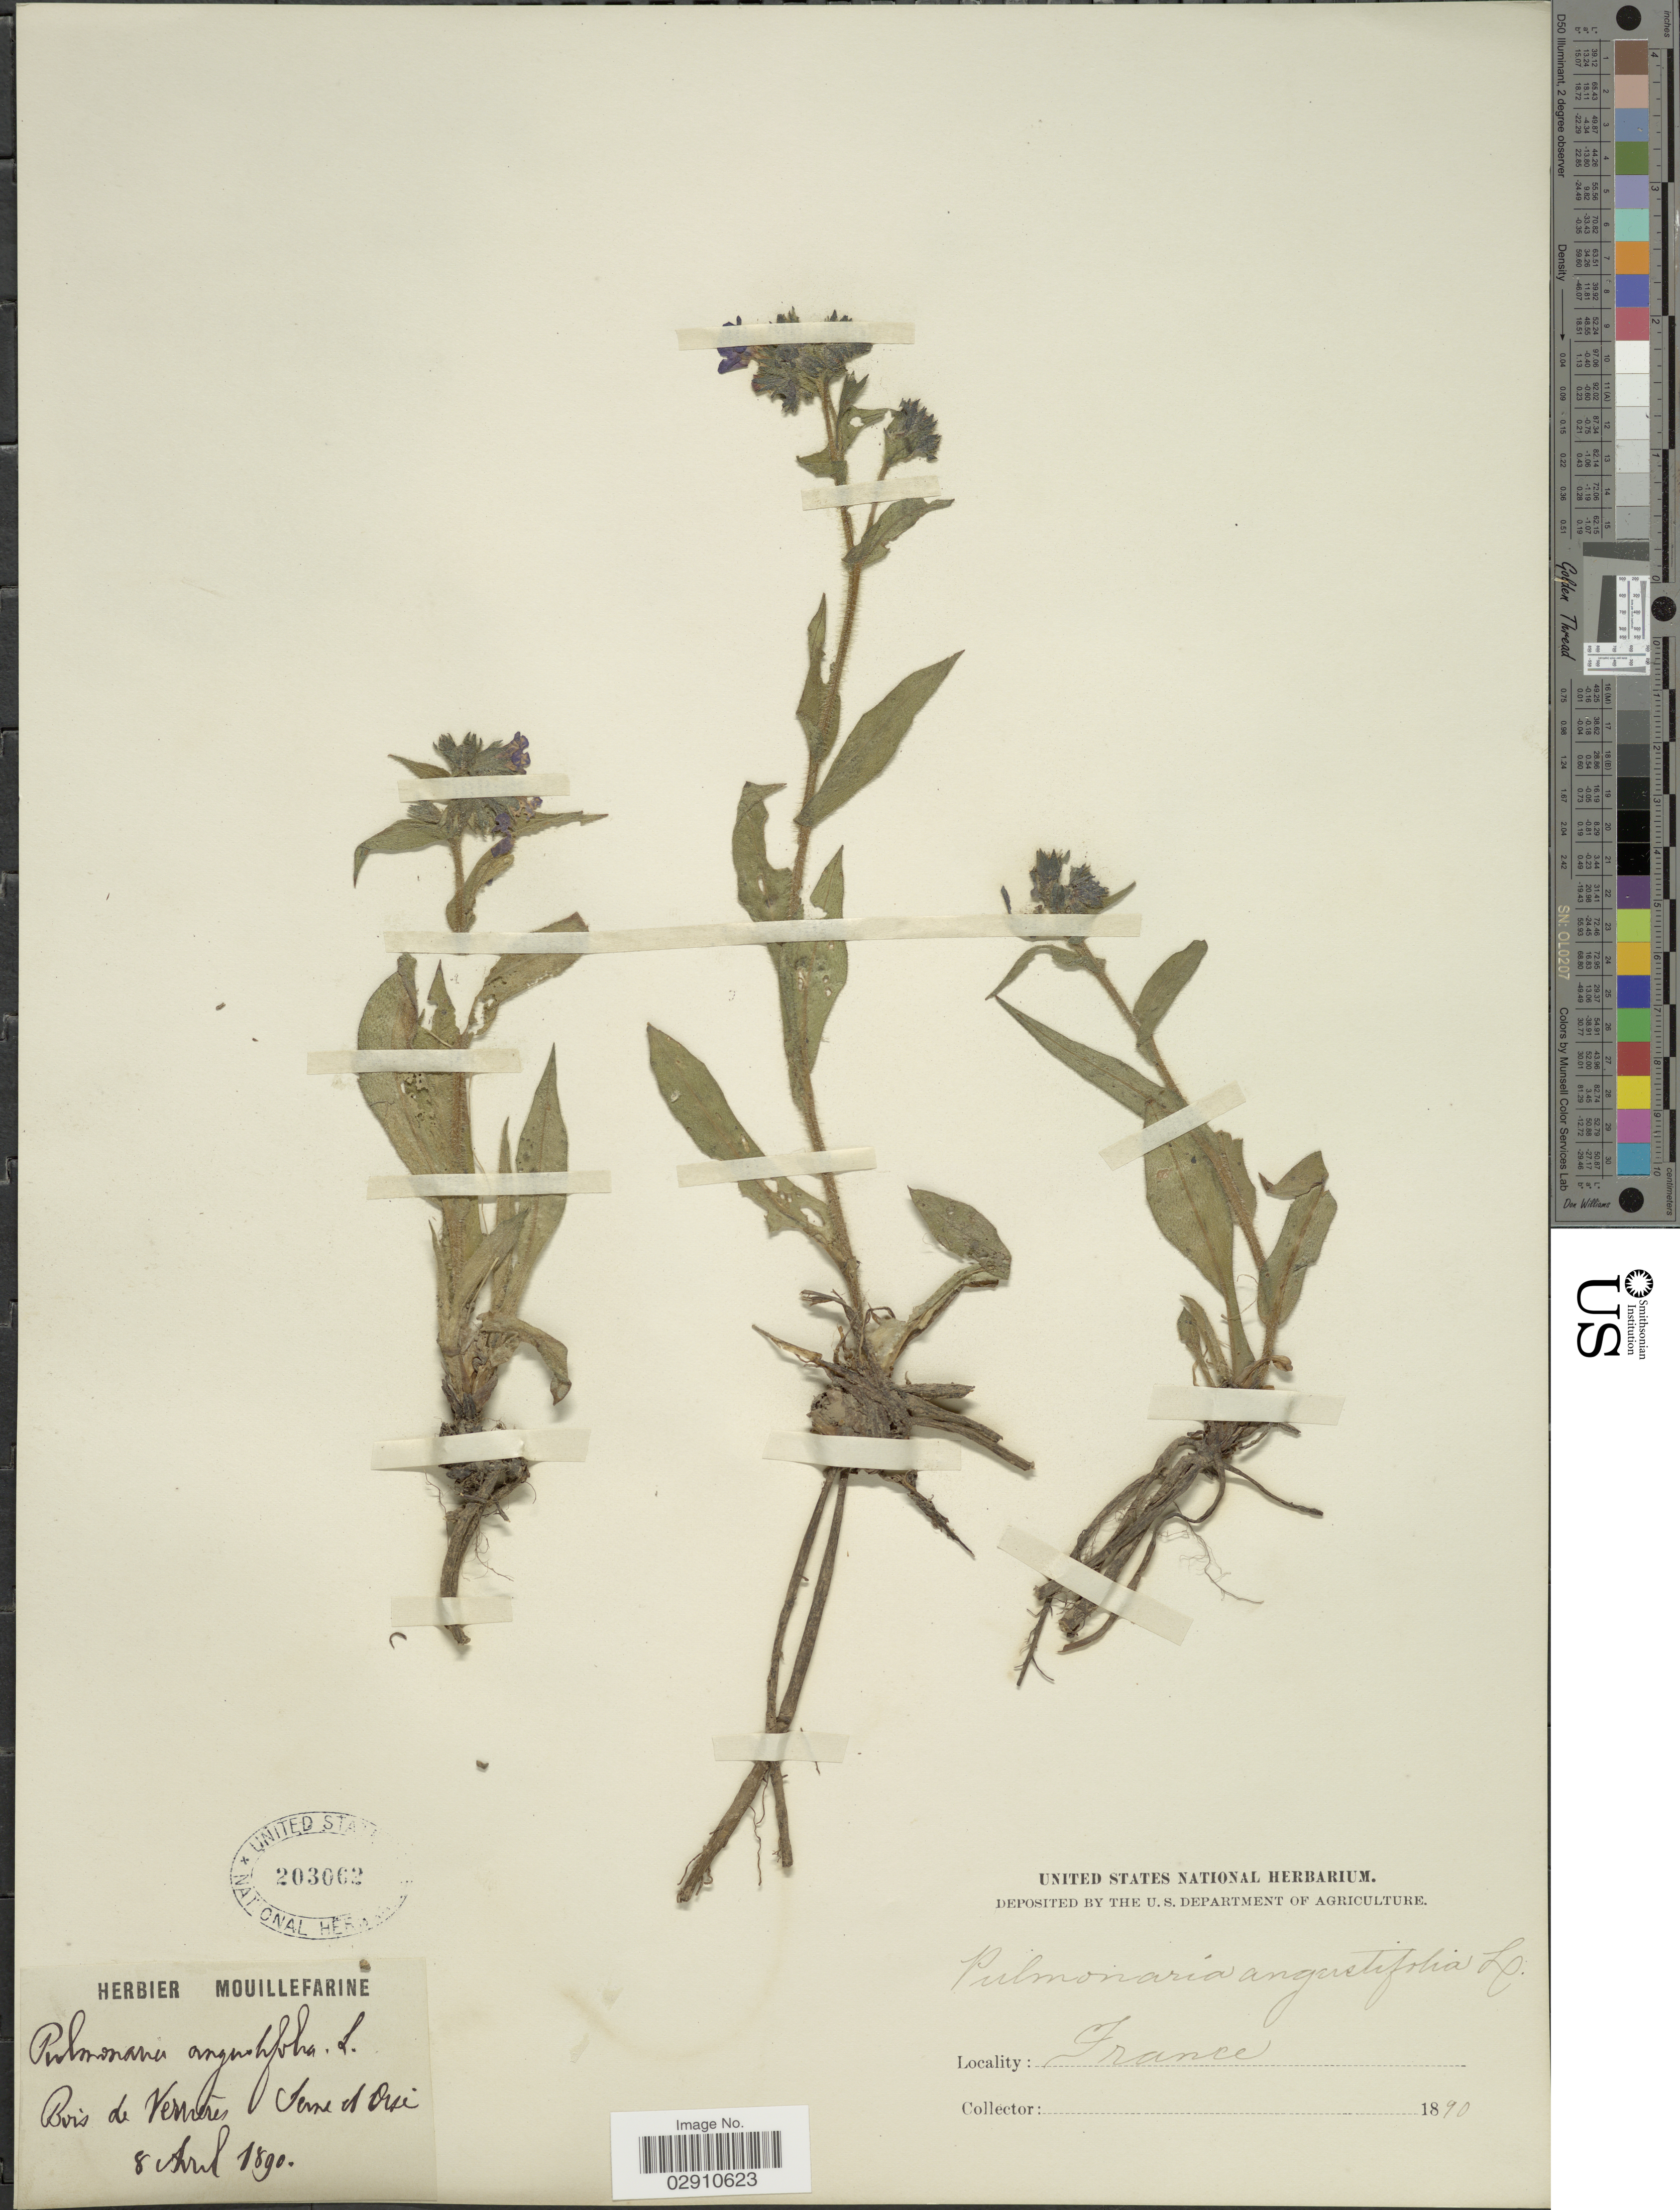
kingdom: Plantae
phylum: Tracheophyta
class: Magnoliopsida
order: Boraginales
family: Boraginaceae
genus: Pulmonaria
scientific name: Pulmonaria angustifolia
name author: L.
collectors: ex herb. Mouillefarine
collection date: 1890-04-08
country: France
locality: Bois de Verrieres, Seine et Oise.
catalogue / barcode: US 203062